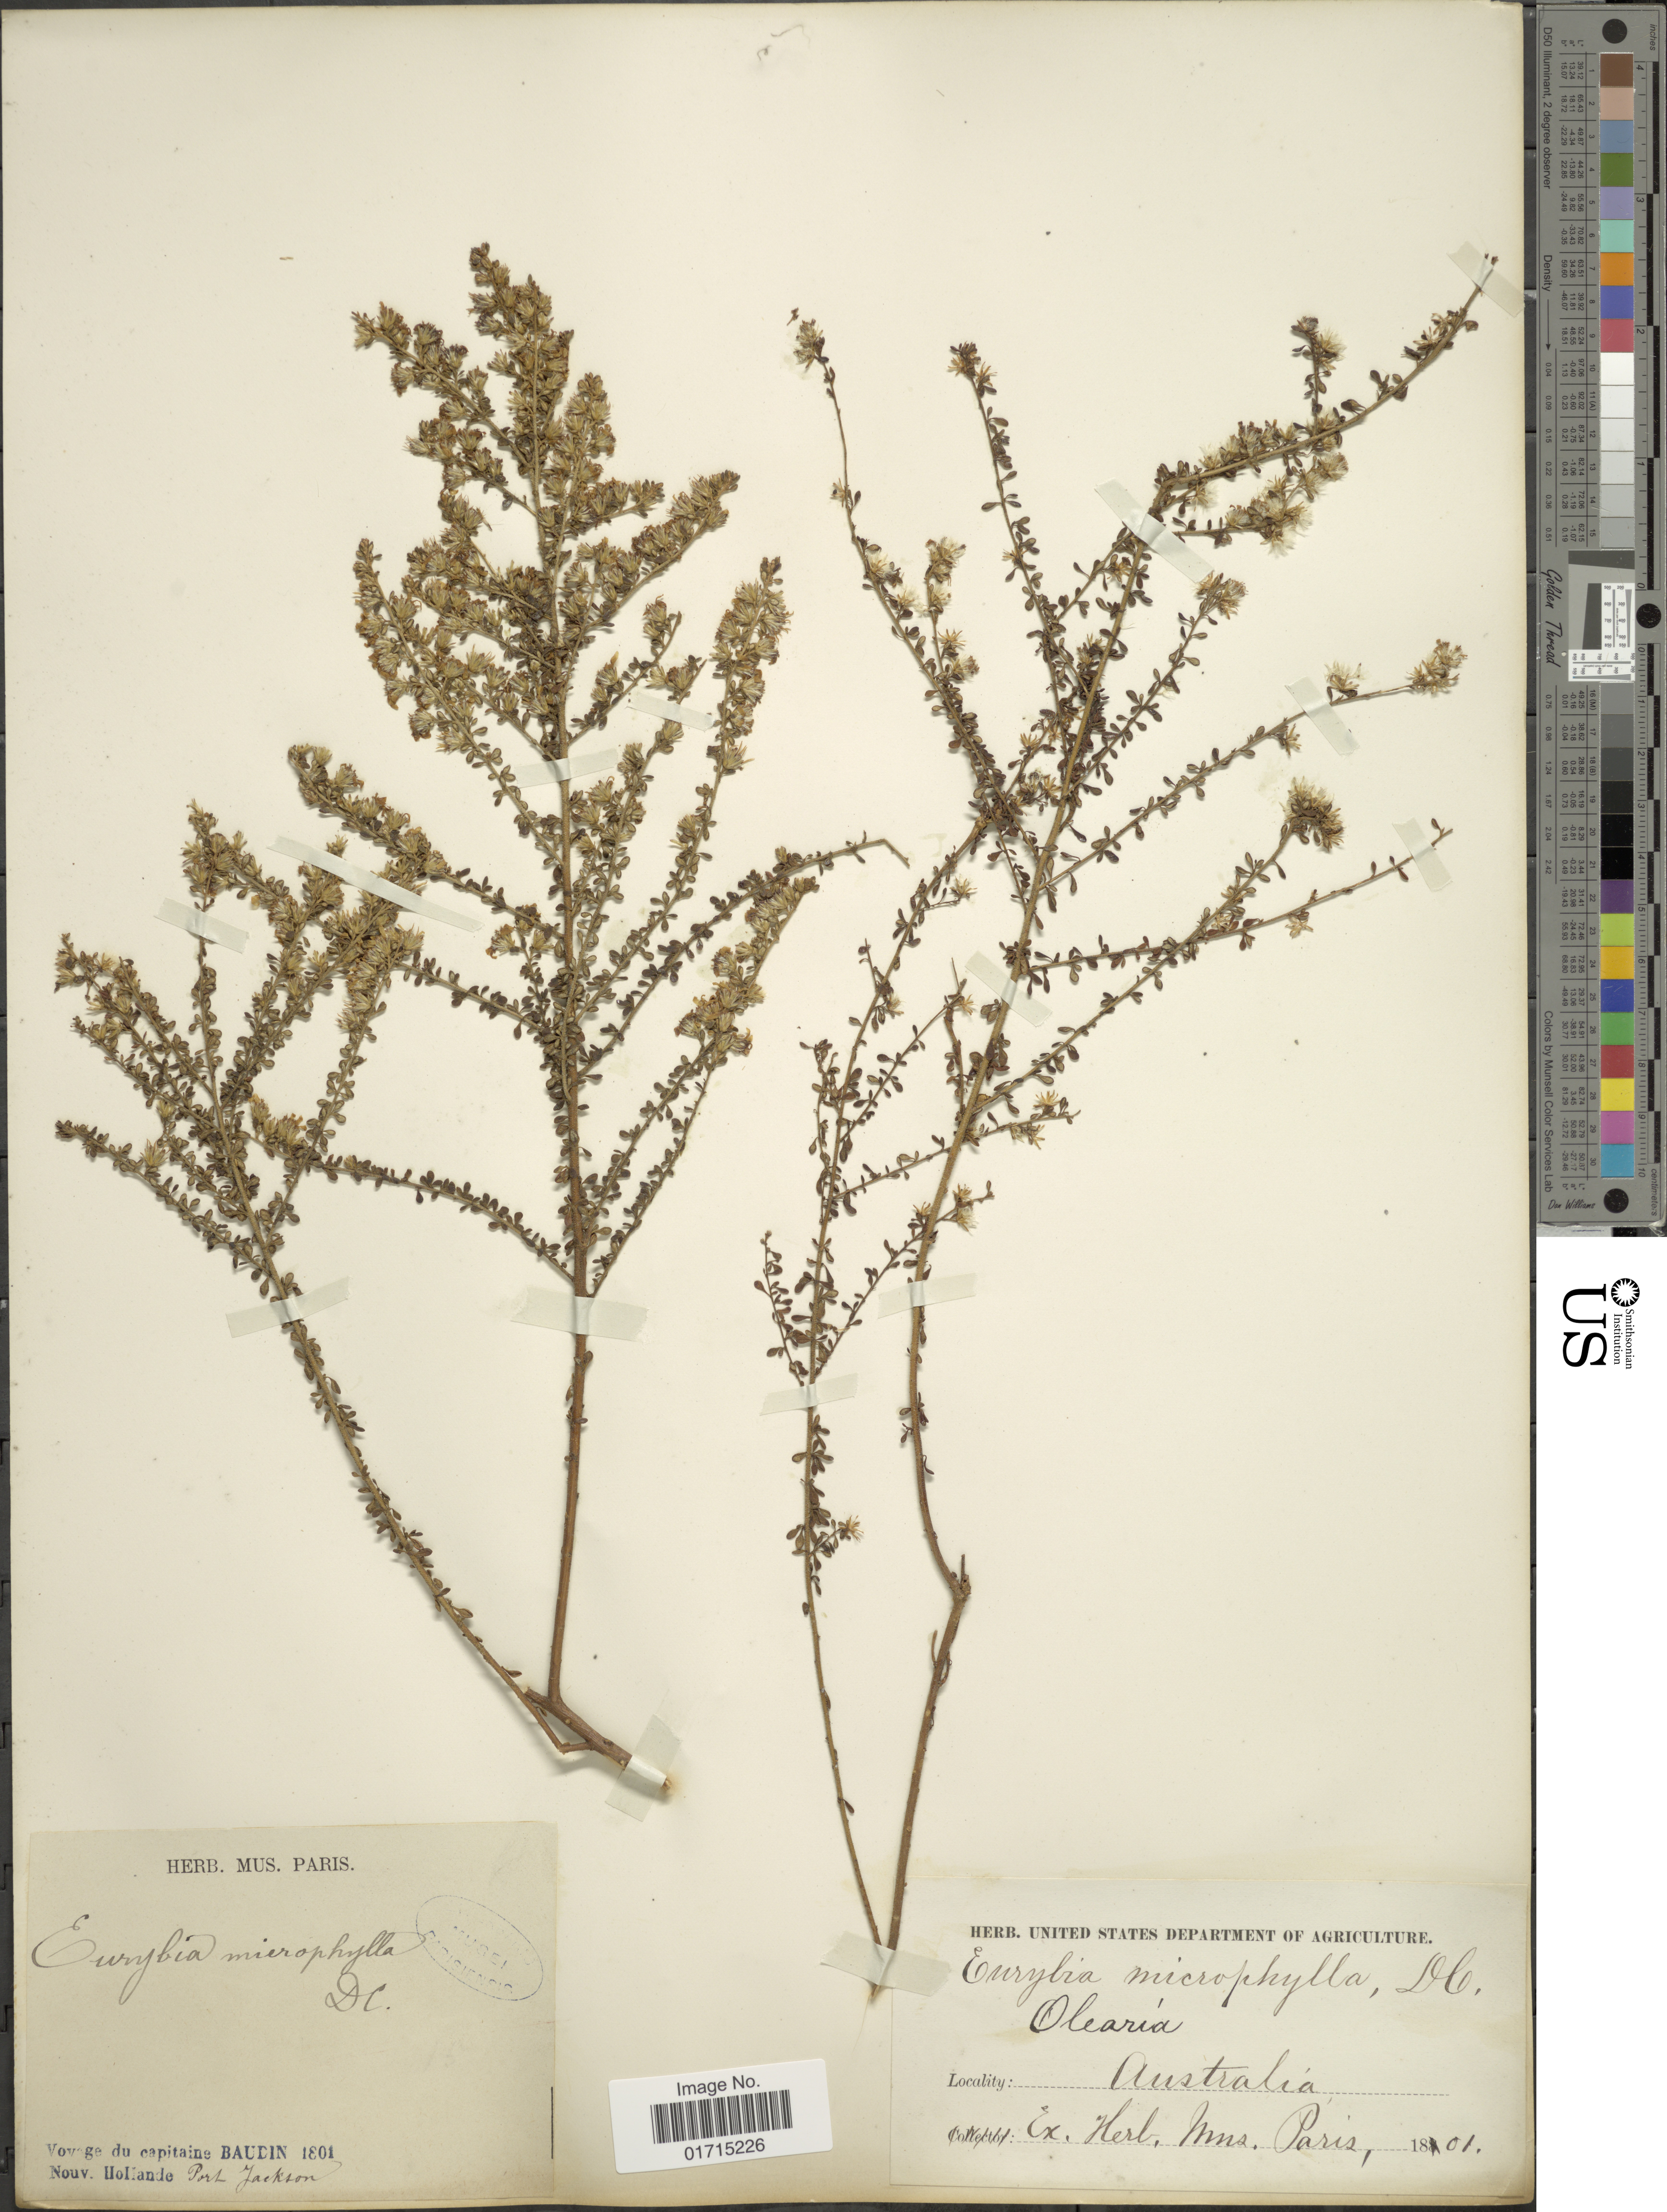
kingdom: Plantae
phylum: Tracheophyta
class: Magnoliopsida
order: Asterales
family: Asteraceae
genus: Olearia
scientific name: Olearia microphylla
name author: (Vent.) Maiden & Betche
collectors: T. Baudin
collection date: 1801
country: Australia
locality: Port Jackson.